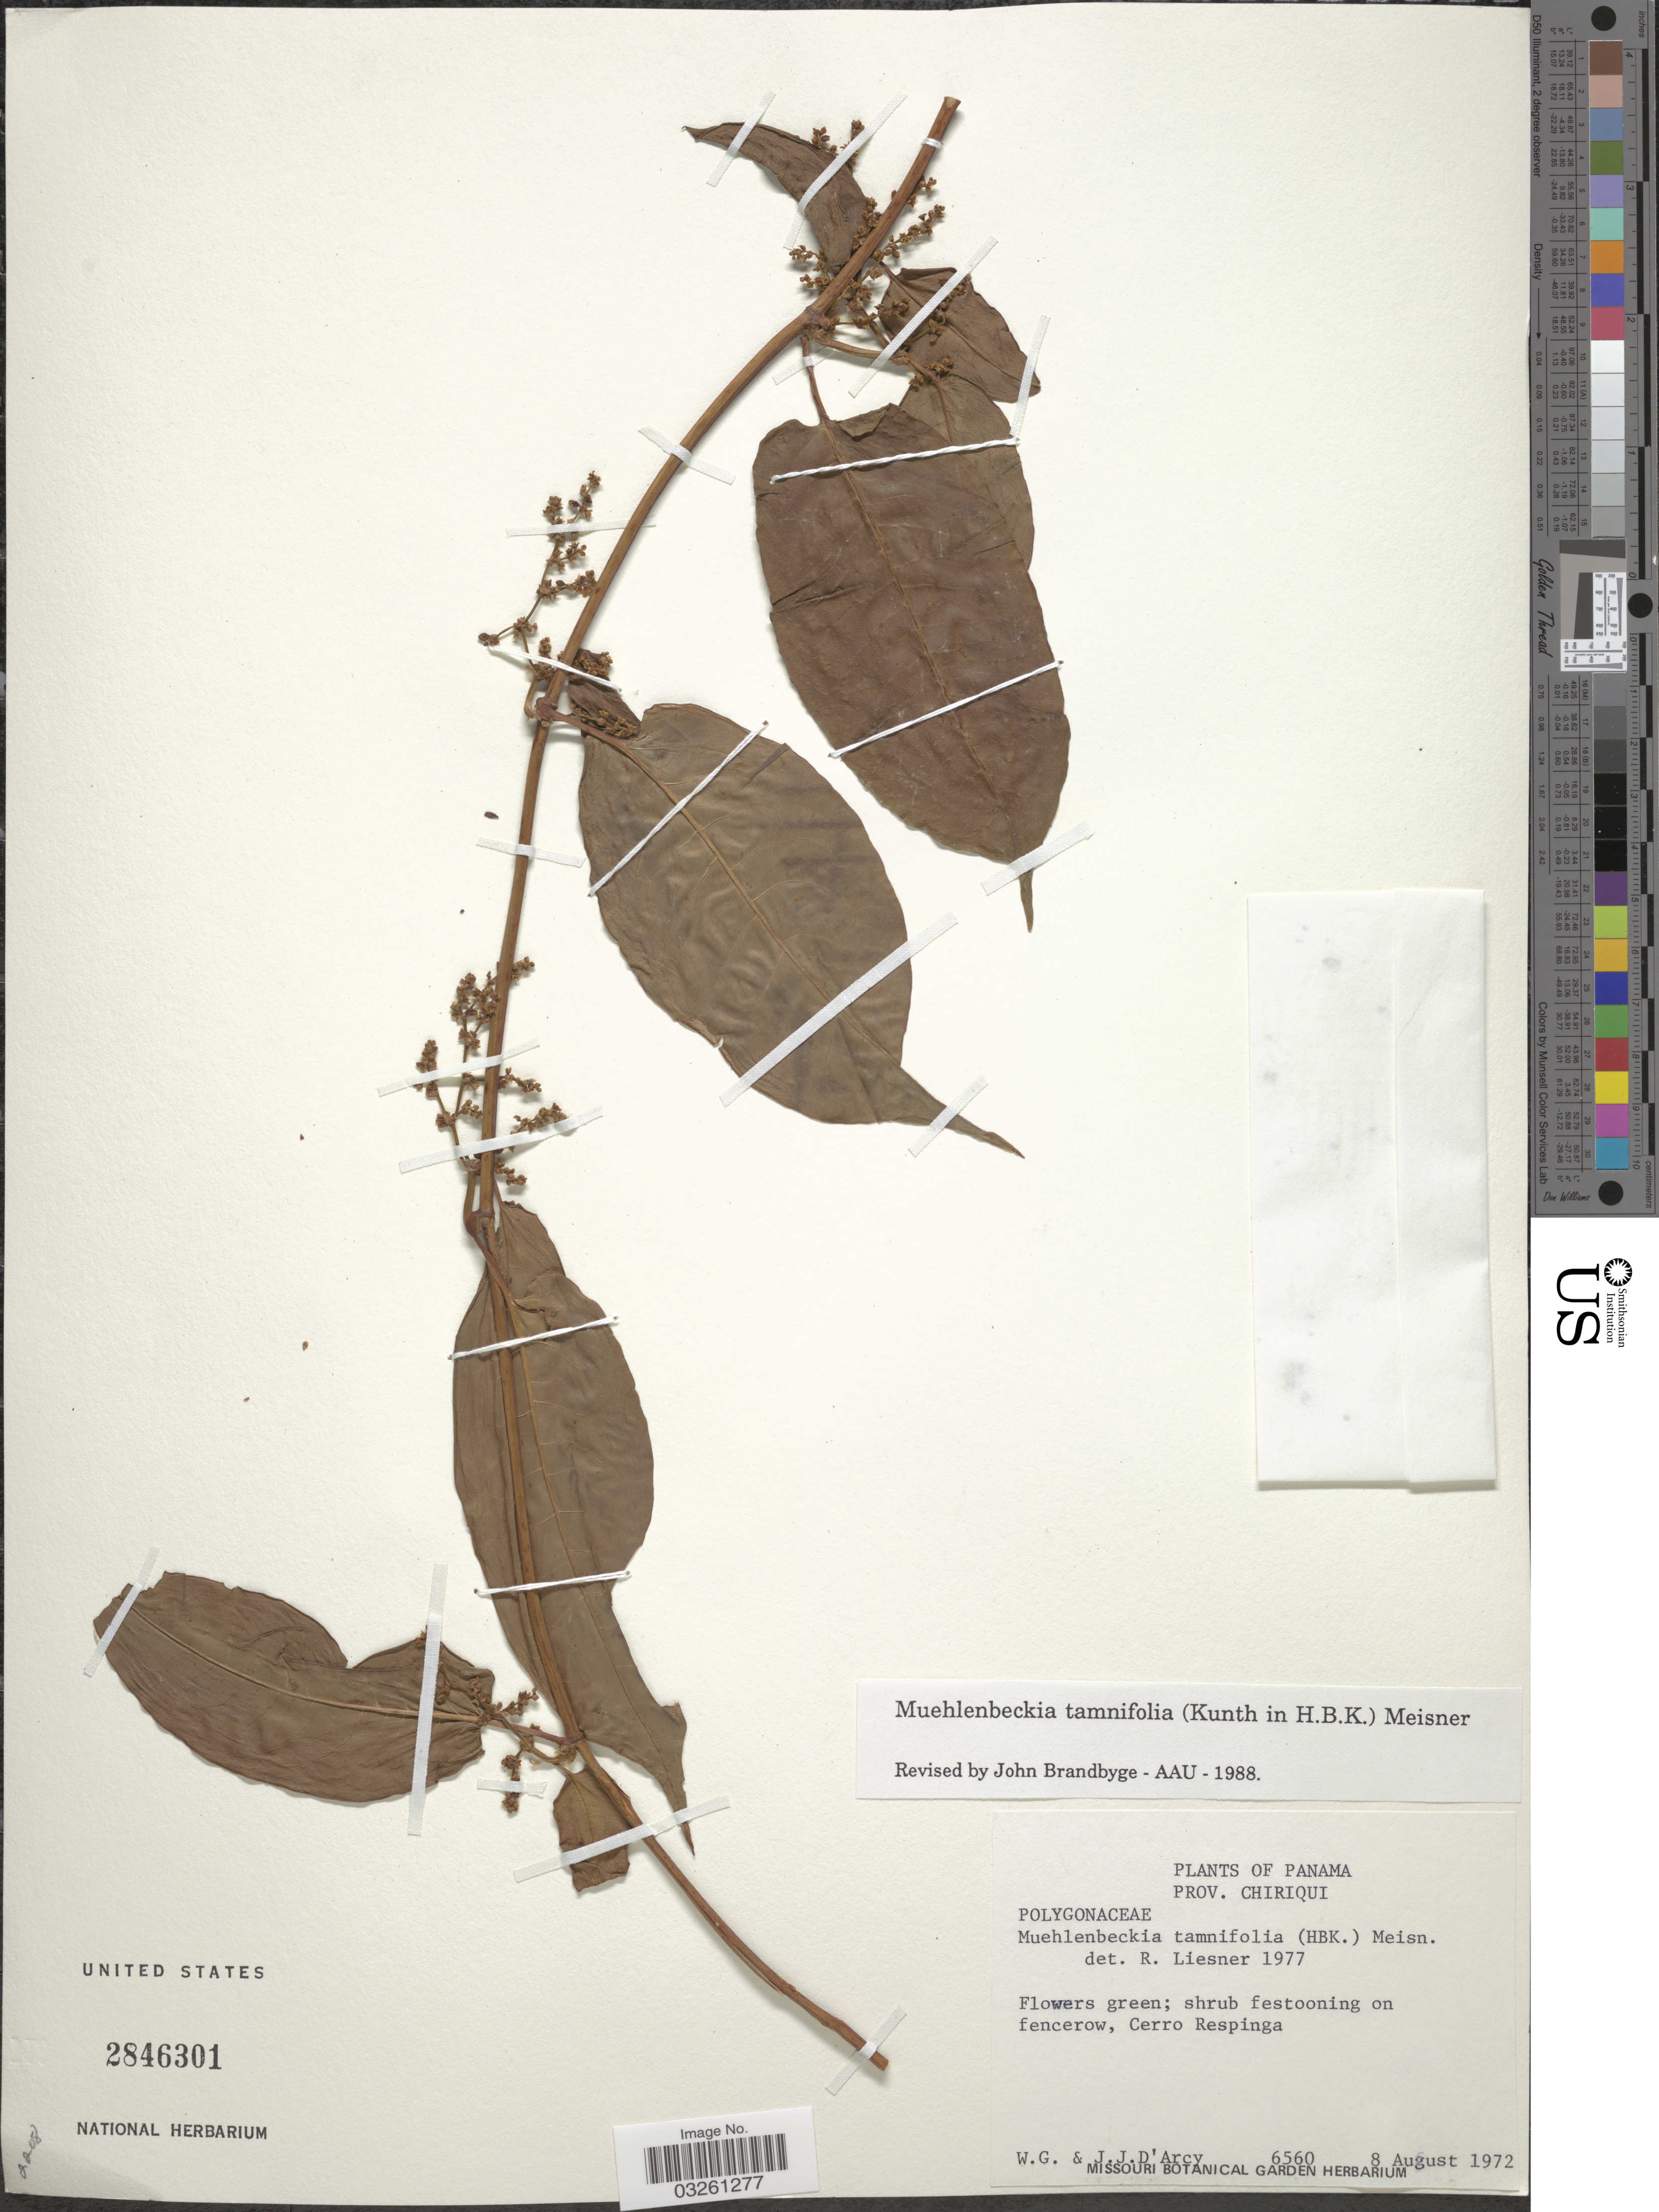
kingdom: Plantae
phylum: Tracheophyta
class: Magnoliopsida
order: Caryophyllales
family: Polygonaceae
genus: Muehlenbeckia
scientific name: Muehlenbeckia tamnifolia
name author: (Kunth) Meisn.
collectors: W. G. D'Arcy & J. J. D'Arcy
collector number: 6560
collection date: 1972-08-08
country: Panama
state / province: Chiriqui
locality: Cerro Respinga.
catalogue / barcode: US 2846301